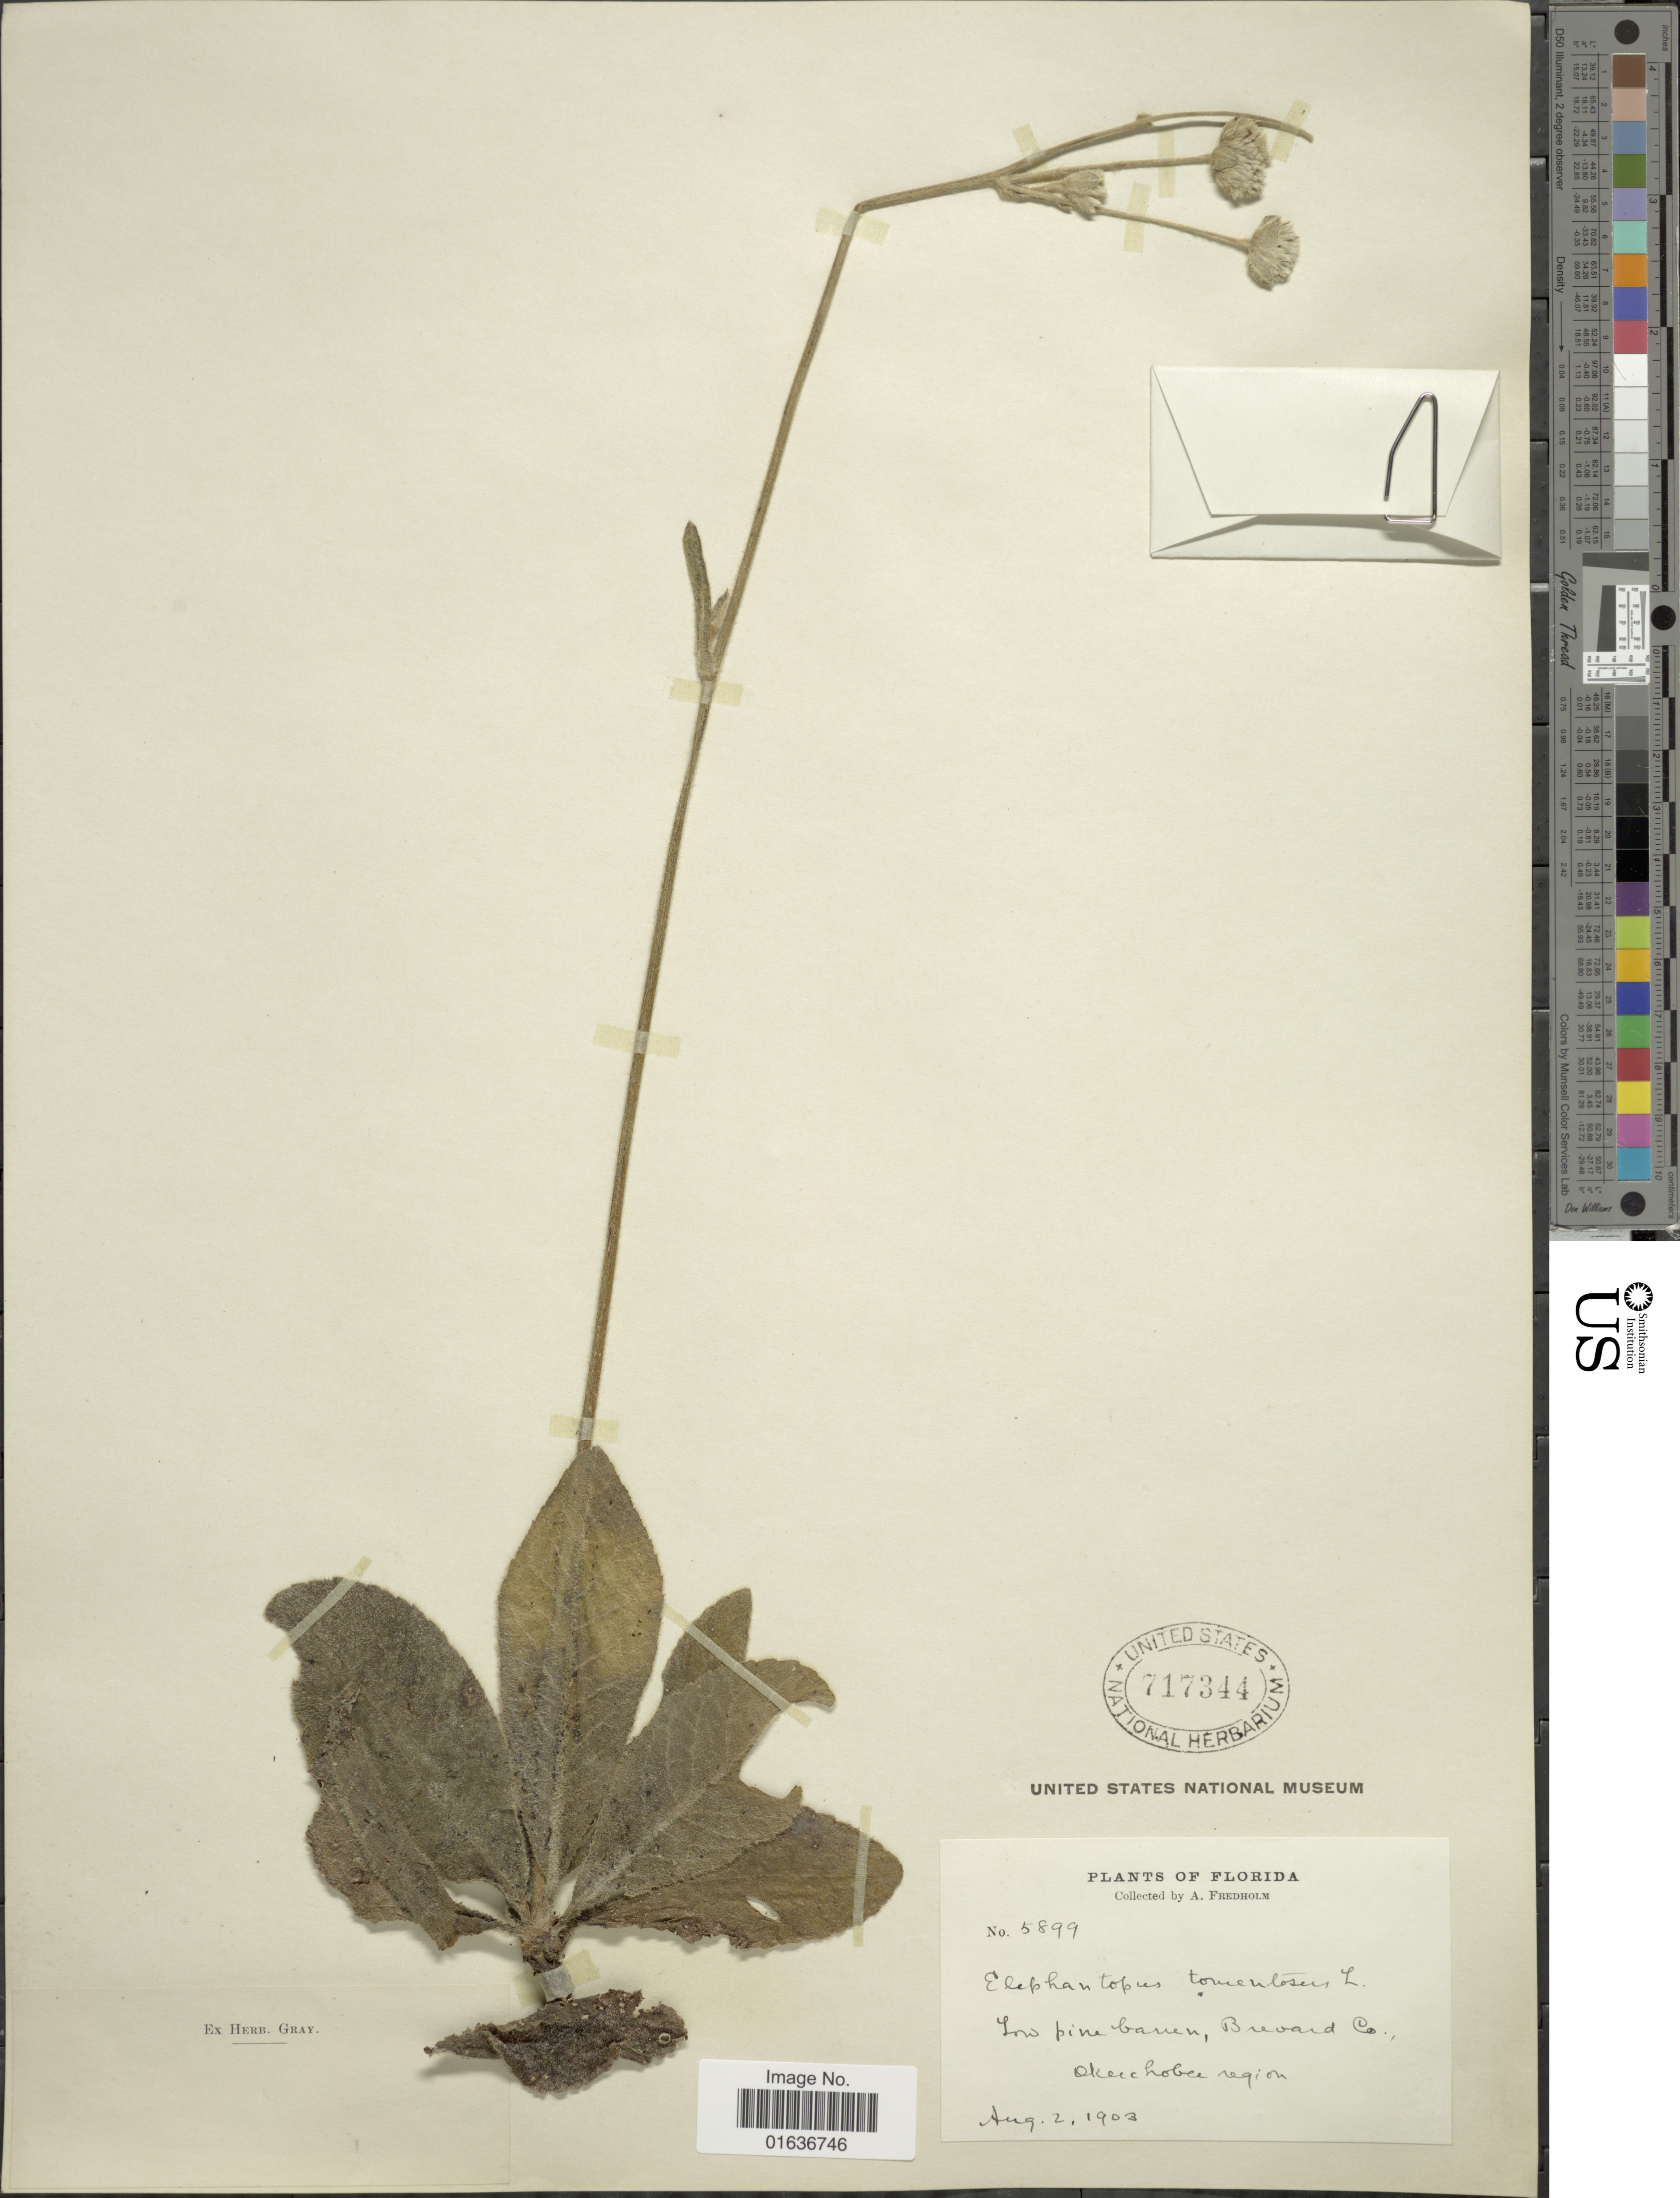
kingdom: Plantae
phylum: Tracheophyta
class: Magnoliopsida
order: Asterales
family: Asteraceae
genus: Elephantopus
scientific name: Elephantopus tomentosus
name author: L.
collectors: A. Fredholm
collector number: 5899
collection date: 1903-08-02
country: United States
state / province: Florida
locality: Low pine barren, Breward Co. Okechobee region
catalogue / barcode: US 717344